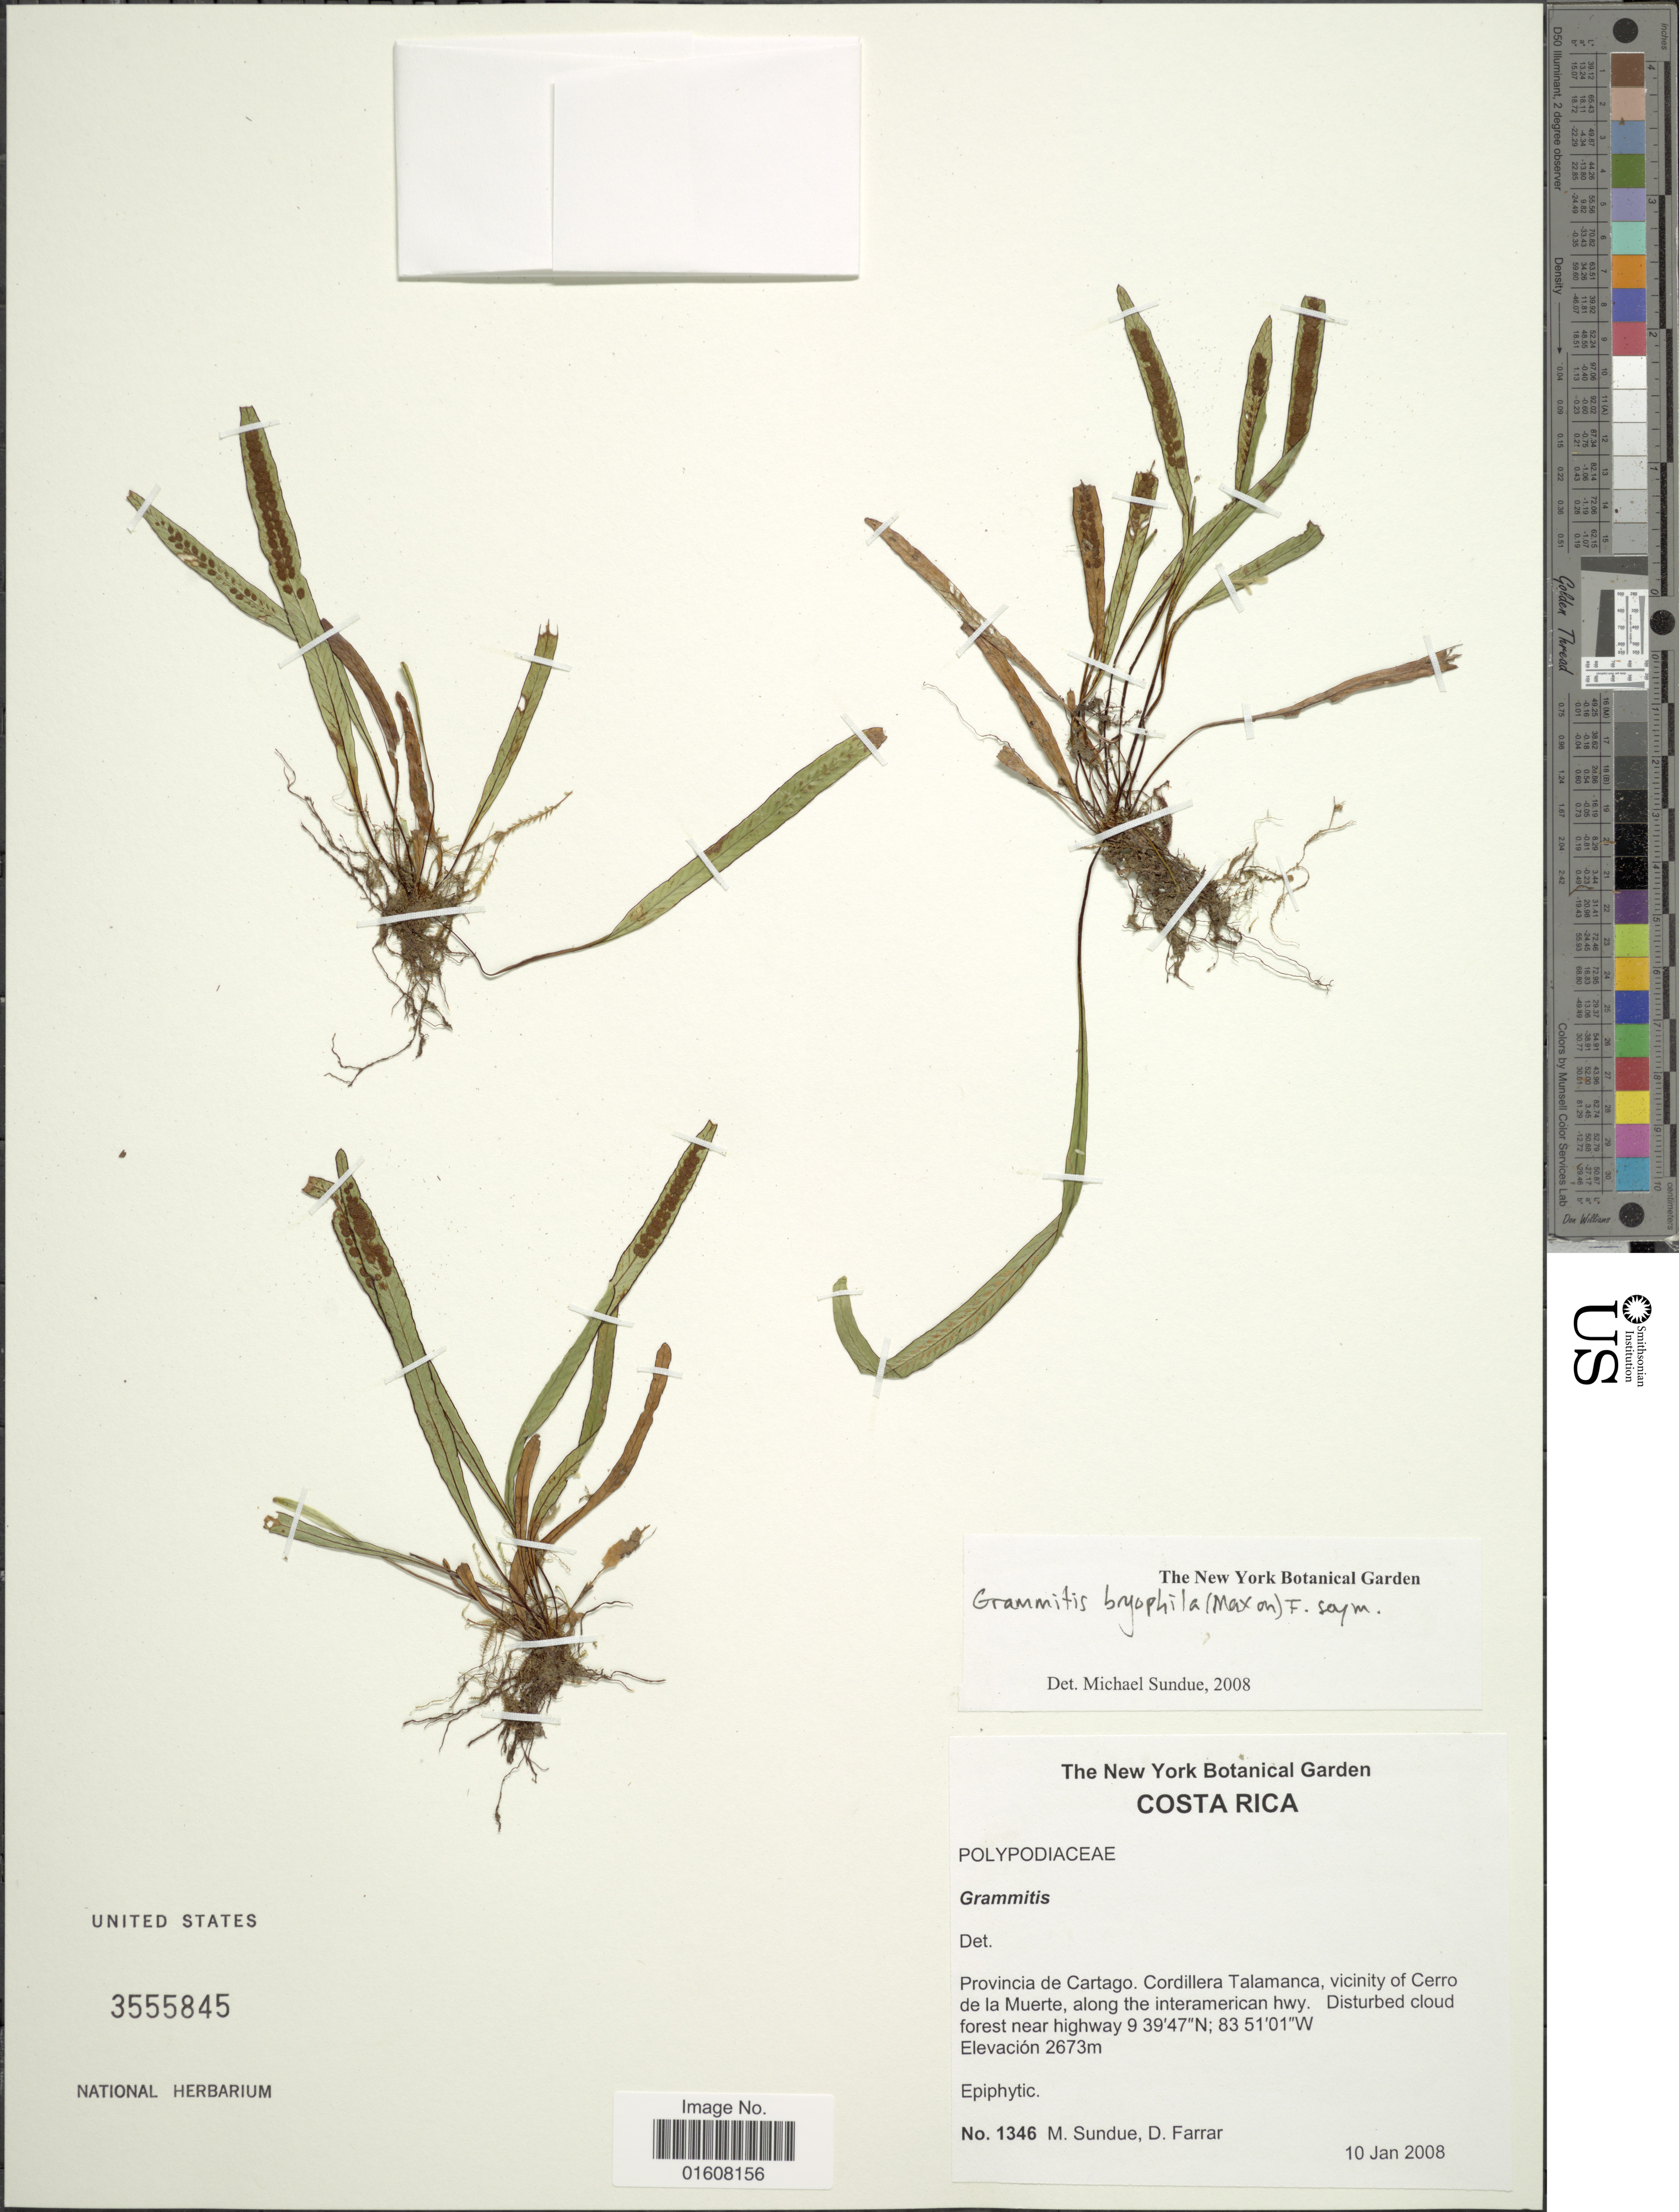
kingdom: Plantae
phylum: Tracheophyta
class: Polypodiopsida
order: Polypodiales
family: Polypodiaceae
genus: Grammitis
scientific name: Grammitis bryophila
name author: (Maxon) Seymour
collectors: M. Sundue & D. R. Farrar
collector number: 1346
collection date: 2008-01-10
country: Costa Rica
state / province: Cartago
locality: Cordillera Talamanca, vicinity of Cerro de la Muerte, along the interamerican hwy. Disturbed cloud forest near highway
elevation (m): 2673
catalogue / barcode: US 3555845